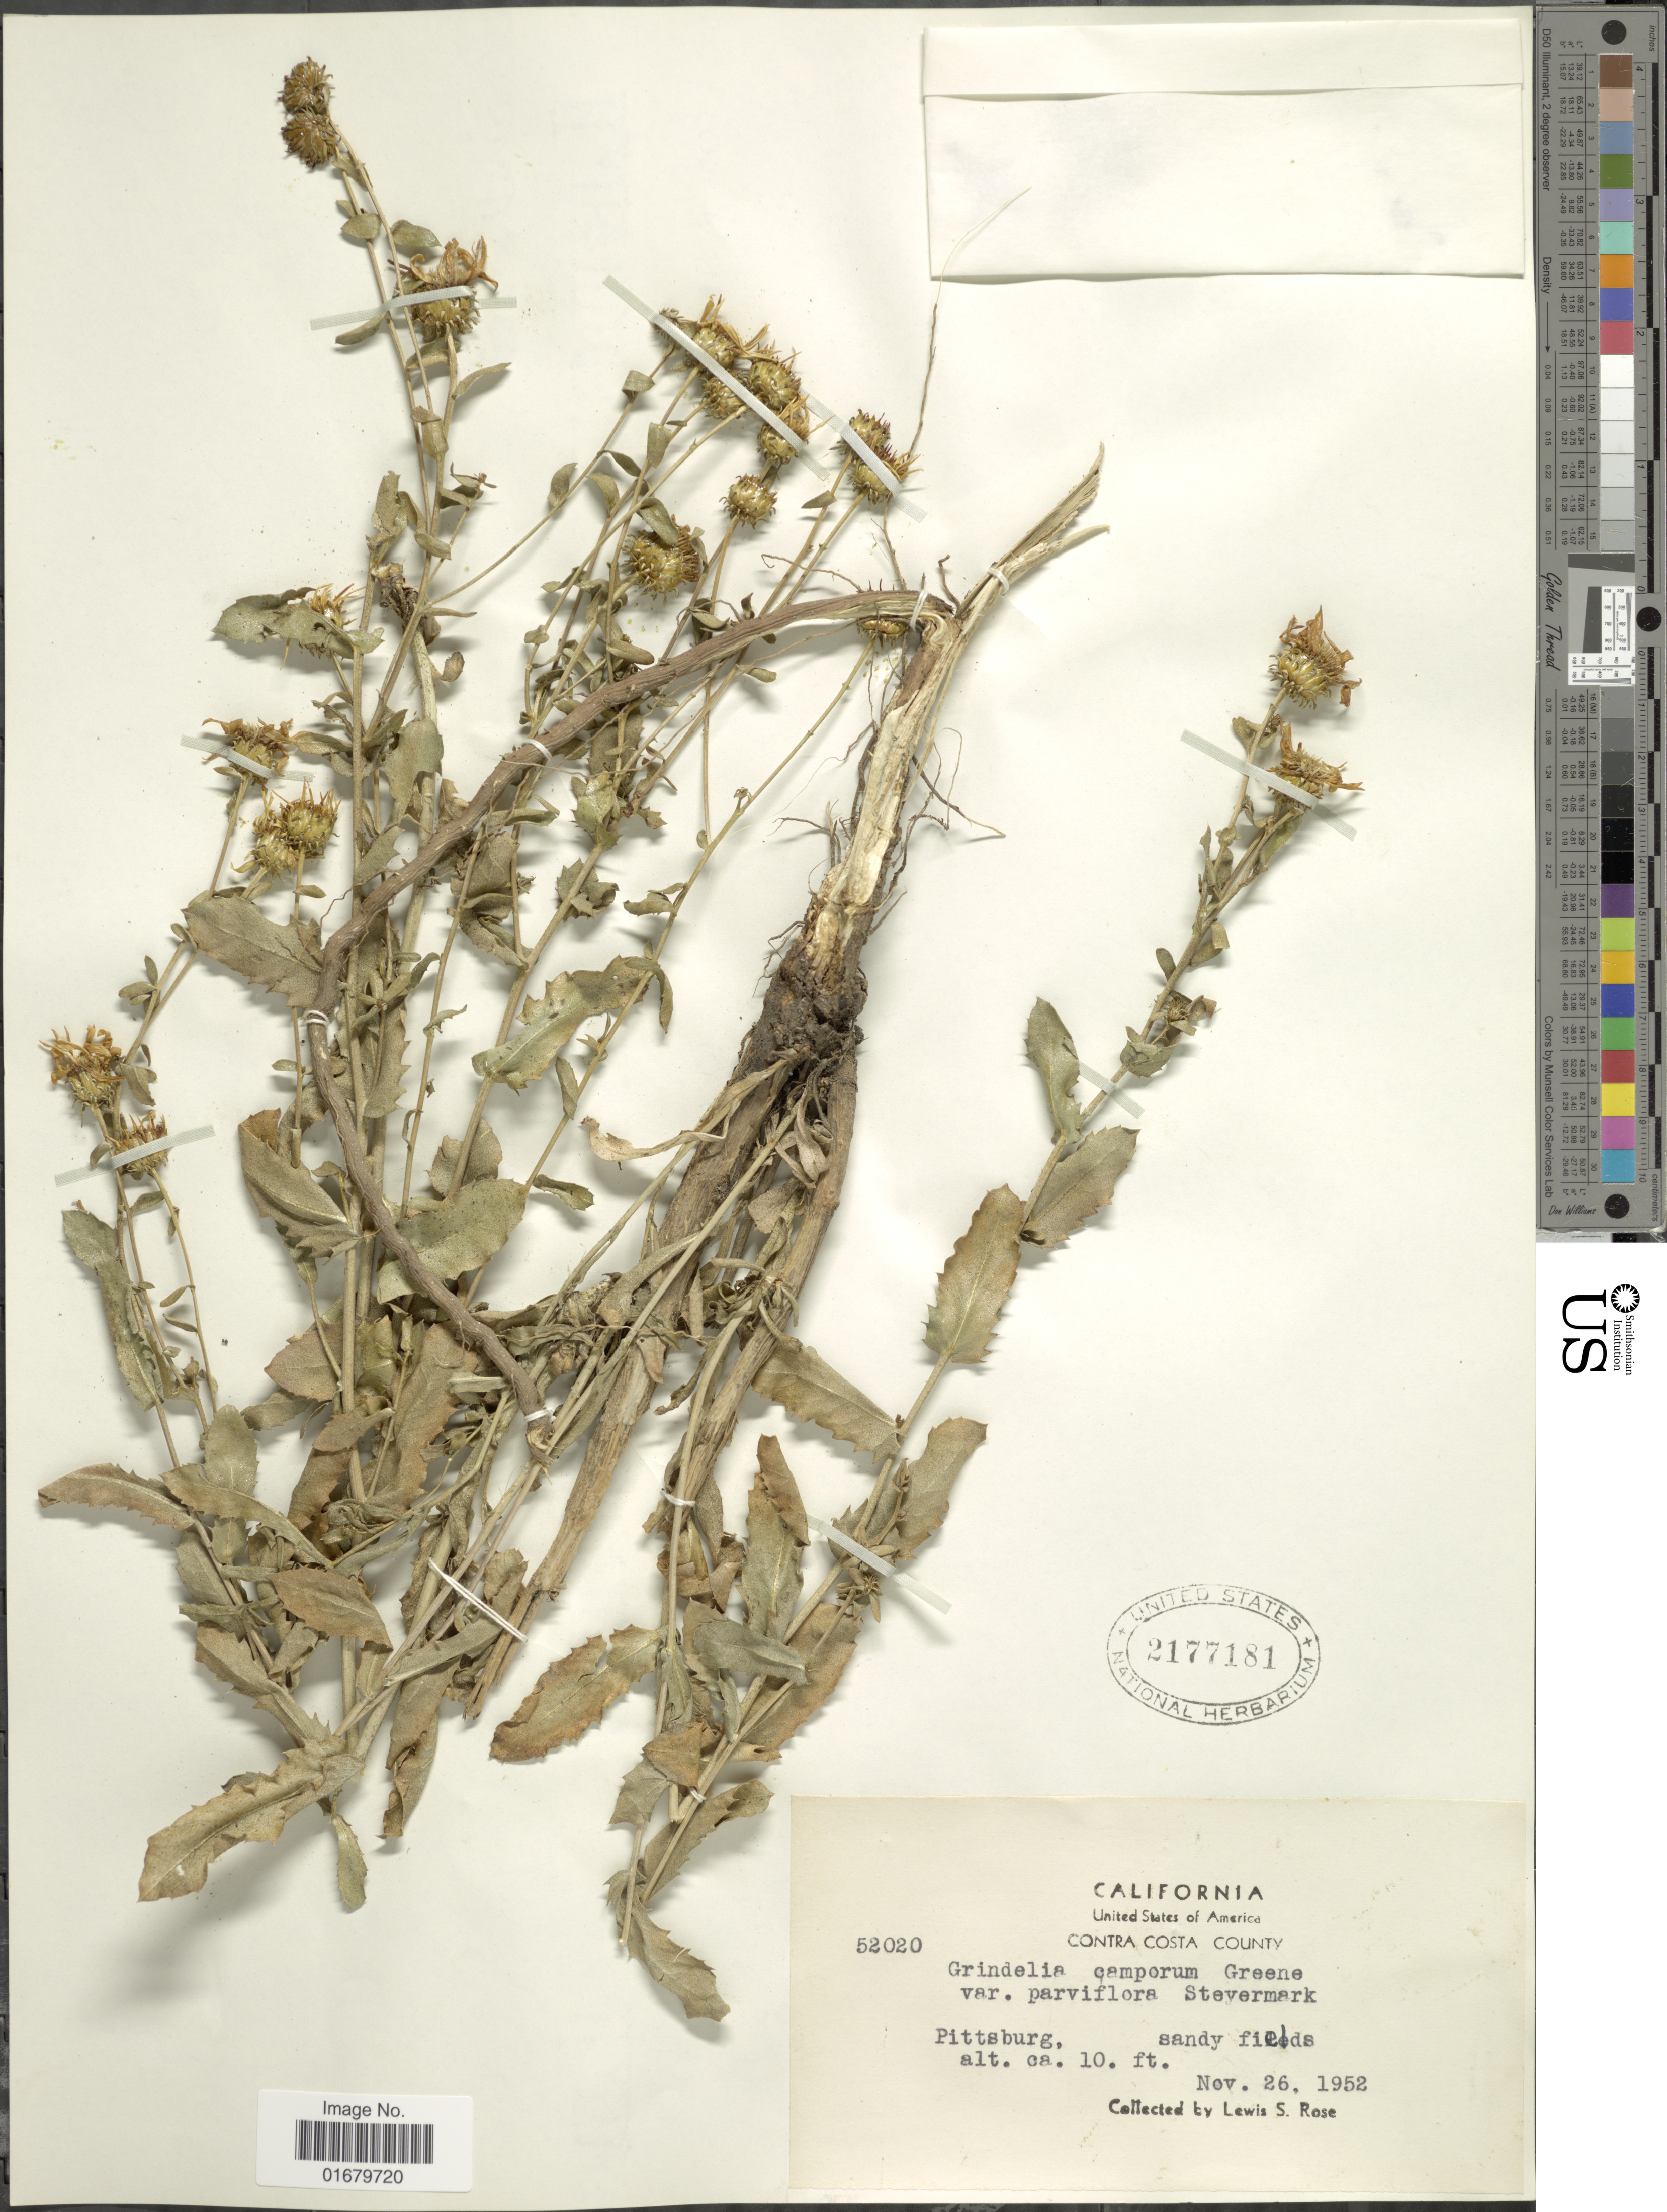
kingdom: Plantae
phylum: Tracheophyta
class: Magnoliopsida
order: Asterales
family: Asteraceae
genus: Grindelia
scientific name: Grindelia camporum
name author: Greene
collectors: L. S. Rose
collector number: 52020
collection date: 1952-11-26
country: United States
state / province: California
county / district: Contra Costa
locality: Contra Costa County, Pittsburg.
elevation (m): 3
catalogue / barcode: US 2177181